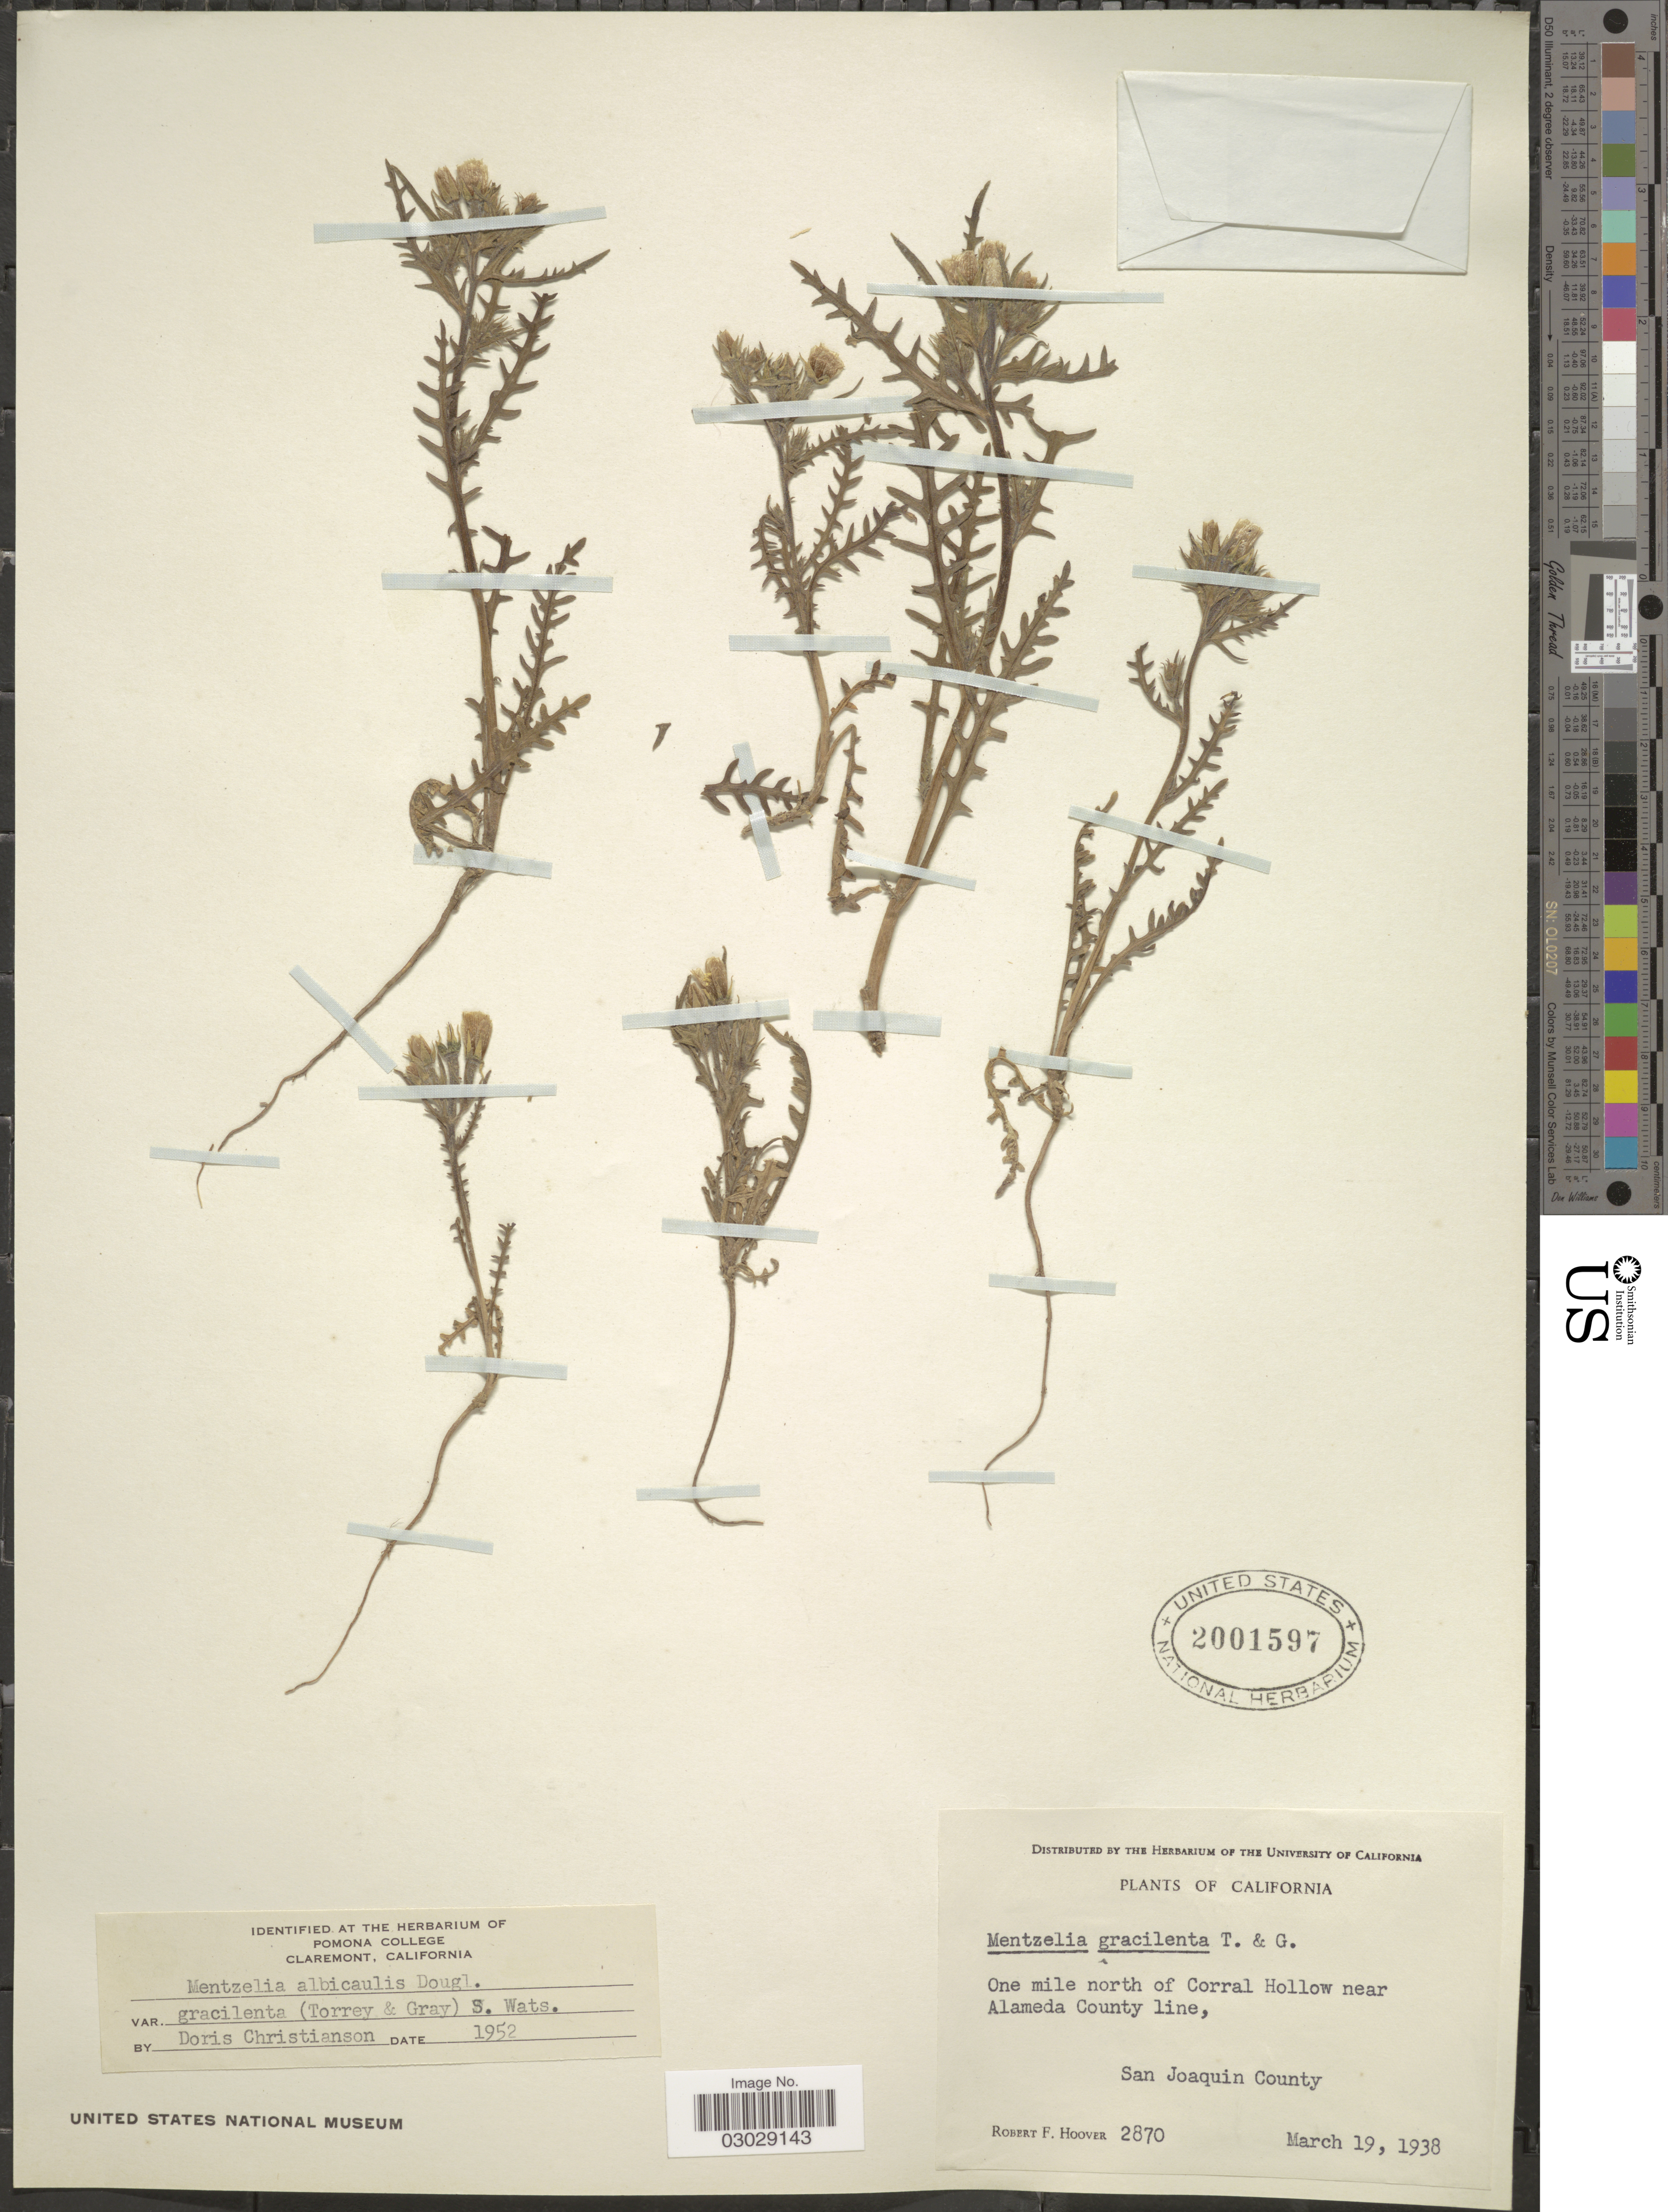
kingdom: Plantae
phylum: Tracheophyta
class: Magnoliopsida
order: Cornales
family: Loasaceae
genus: Mentzelia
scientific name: Mentzelia affinis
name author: Greene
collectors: R. F. Hoover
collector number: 2870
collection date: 1938-03-19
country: United States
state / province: California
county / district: San Joaquin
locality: One mile north of Corral Hollow near Alameda County line, San Joaquin County.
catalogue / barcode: US 2001597